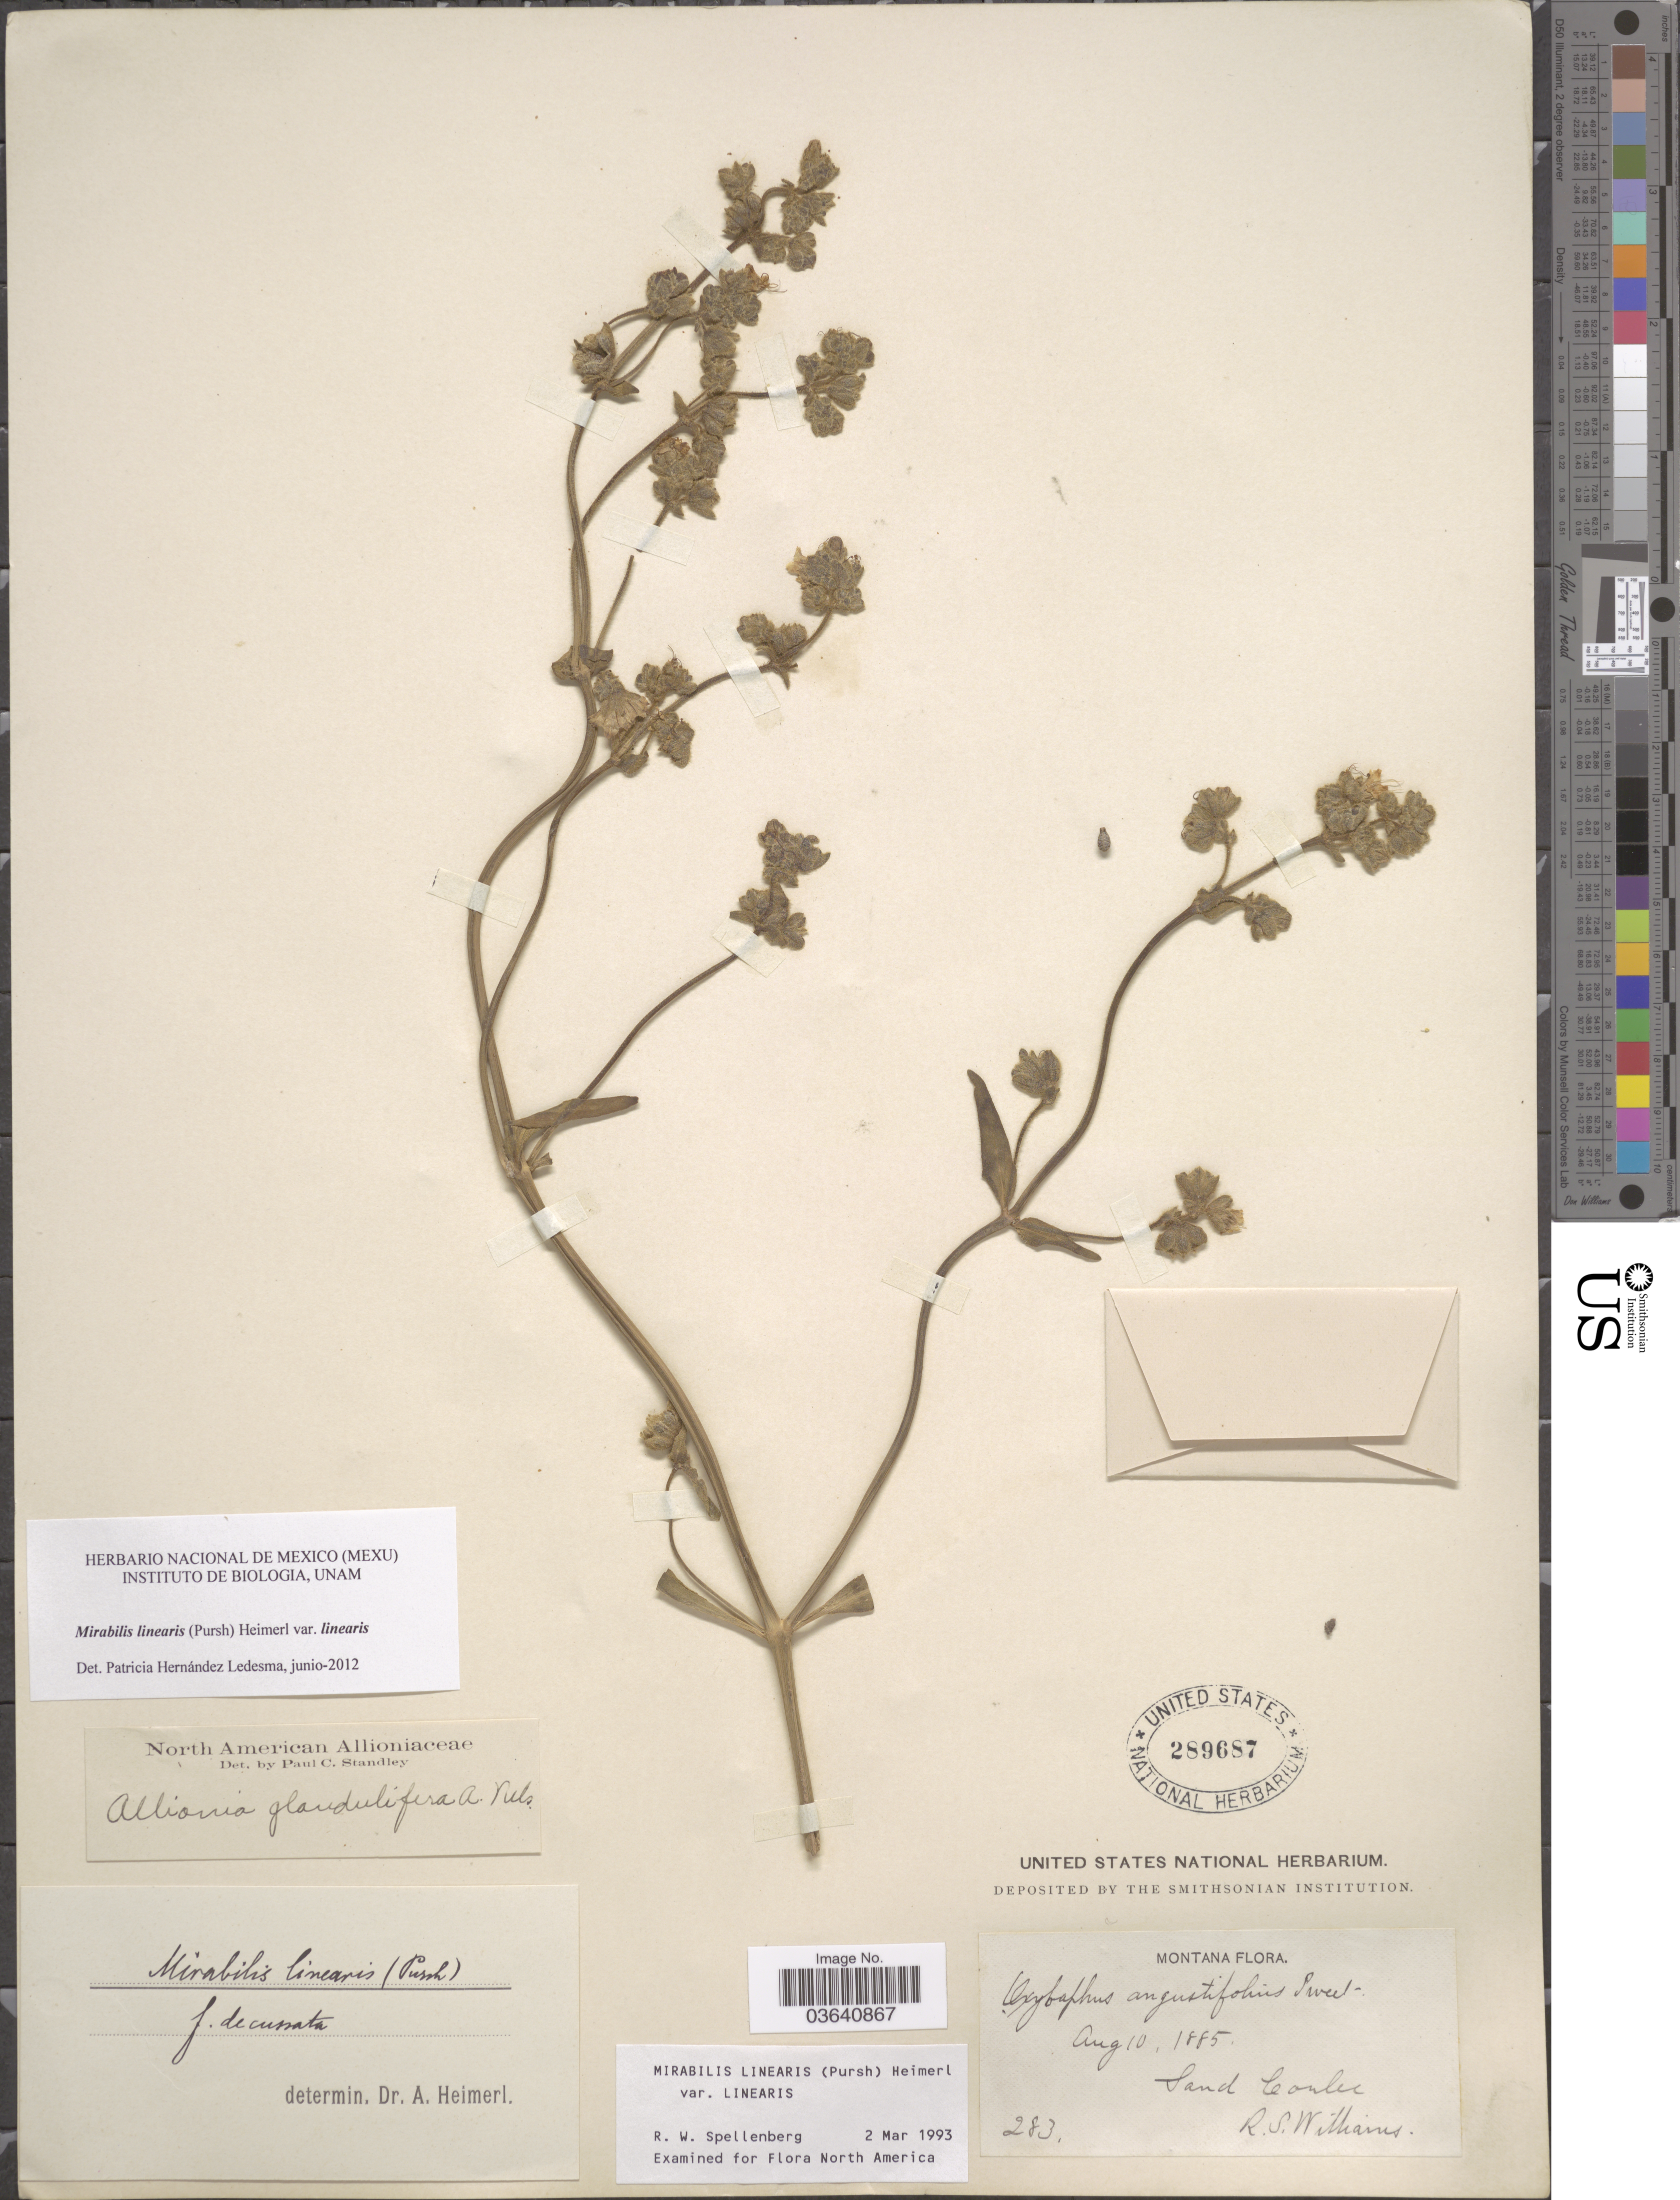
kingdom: Plantae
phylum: Tracheophyta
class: Magnoliopsida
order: Caryophyllales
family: Nyctaginaceae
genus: Mirabilis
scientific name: Mirabilis linearis var. linearis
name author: (Pursh) Heimerl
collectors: R. S. Williams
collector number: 283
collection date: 1885-08-10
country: United States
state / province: Montana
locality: Sand Cowlee.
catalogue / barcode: US 289687